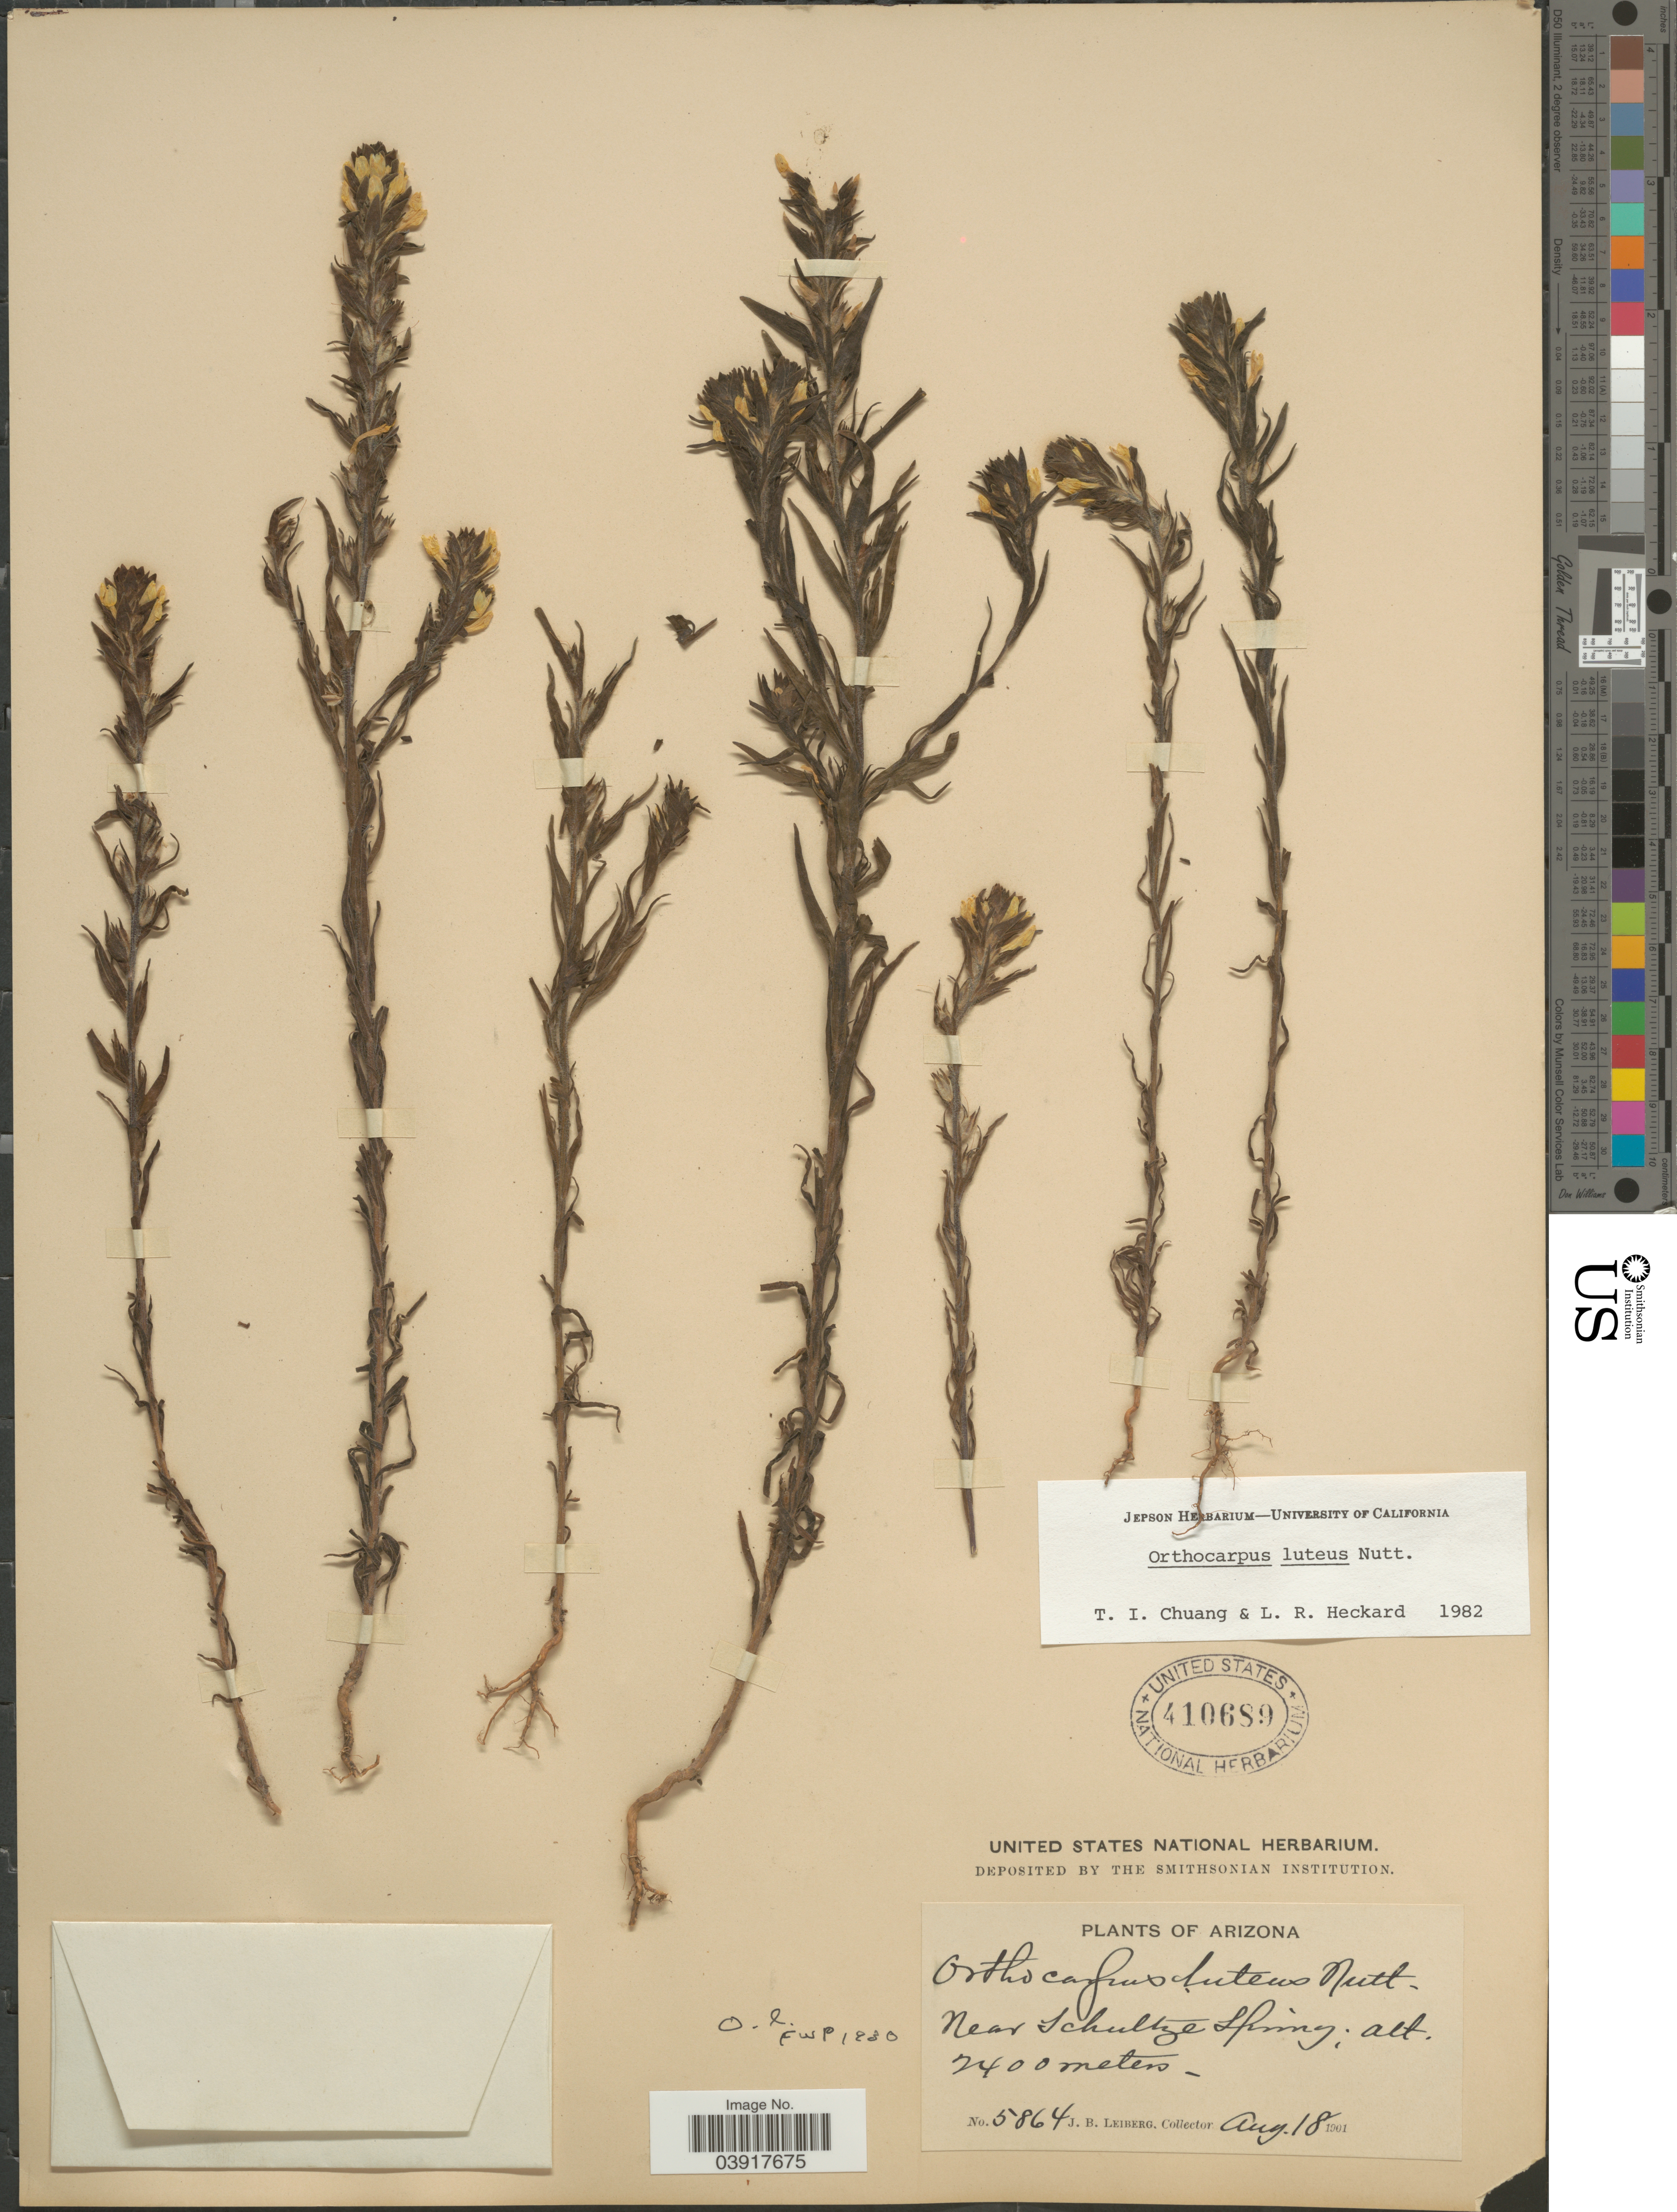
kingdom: Plantae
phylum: Tracheophyta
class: Magnoliopsida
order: Lamiales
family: Orobanchaceae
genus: Orthocarpus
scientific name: Orthocarpus luteus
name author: Nutt.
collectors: J. B. Leiberg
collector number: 5864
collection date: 1901-08-18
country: United States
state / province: Arizona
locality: Near Schultze Spring.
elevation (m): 2400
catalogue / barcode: US 410689